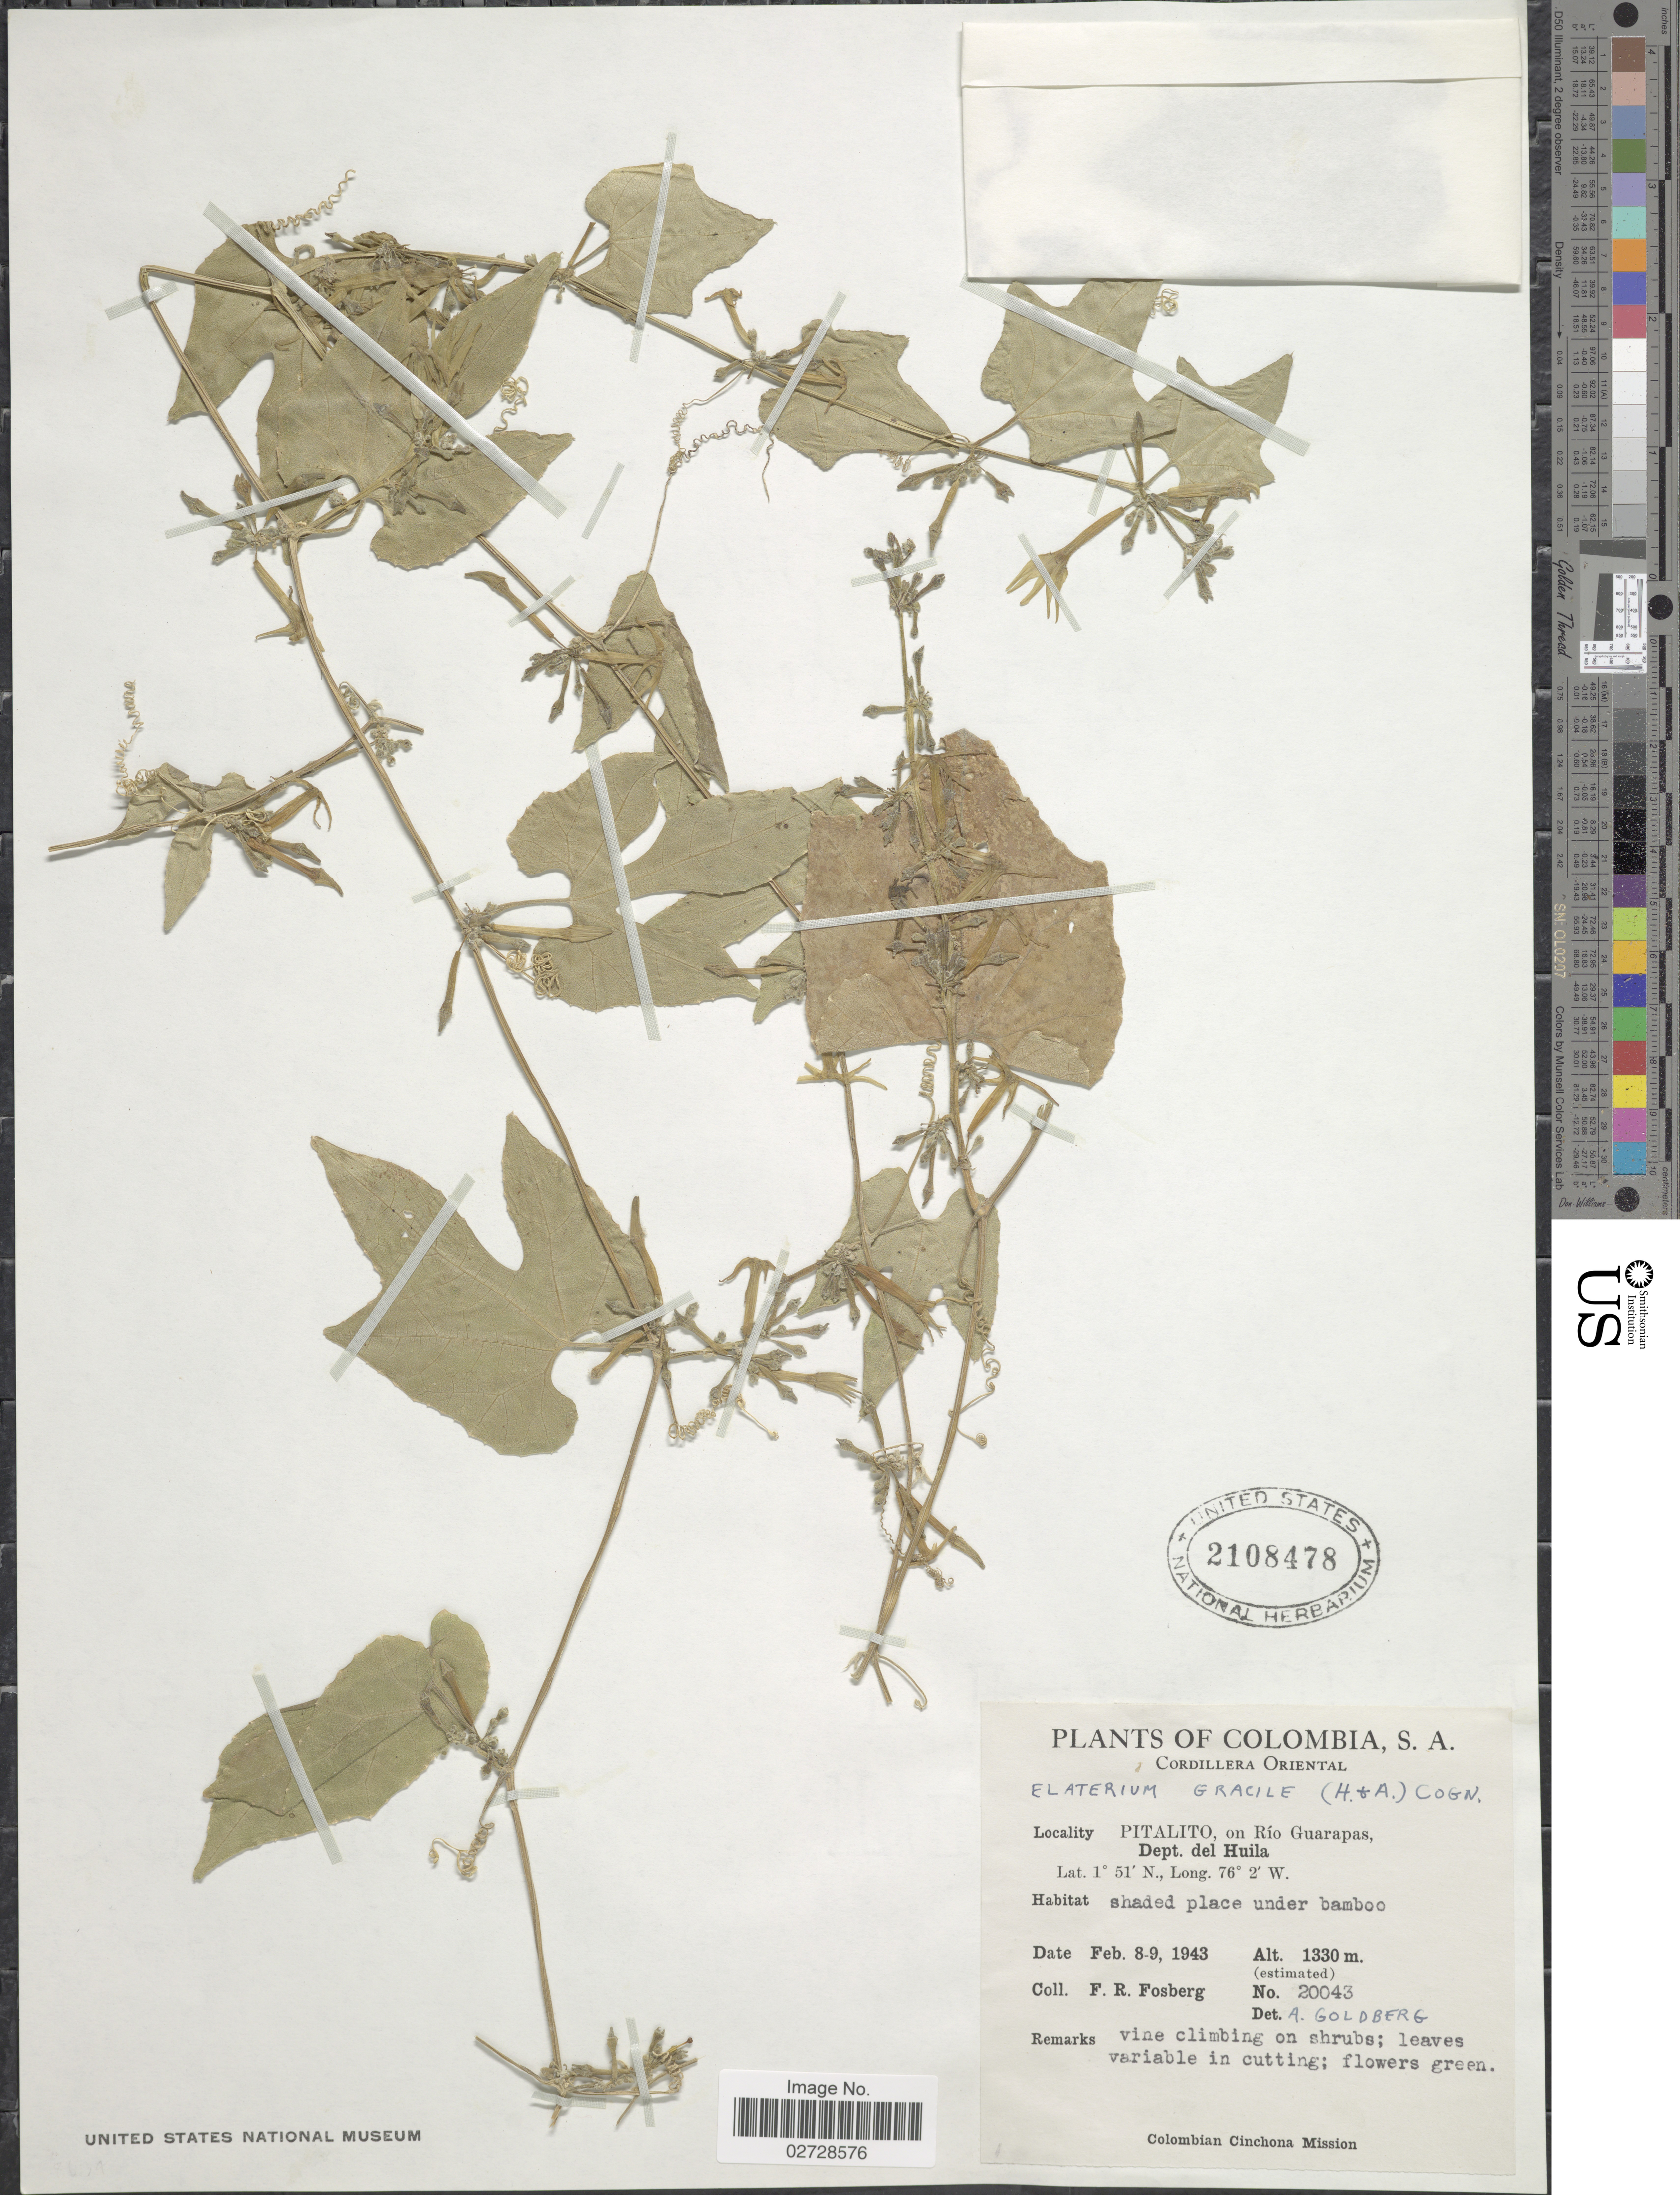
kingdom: Plantae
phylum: Tracheophyta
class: Magnoliopsida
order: Cucurbitales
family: Cucurbitaceae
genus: Cyclanthera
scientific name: Cyclanthera carthagenensis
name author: (Jacq.) H. Schaef. & S.S. Renner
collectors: F. R. Fosberg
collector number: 20043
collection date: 1943-02-08/1943-02-09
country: Colombia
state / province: Huila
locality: Cordillera Oriental, Pitalito, on Rio Guarapas.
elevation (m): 1330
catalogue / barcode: US 2108478